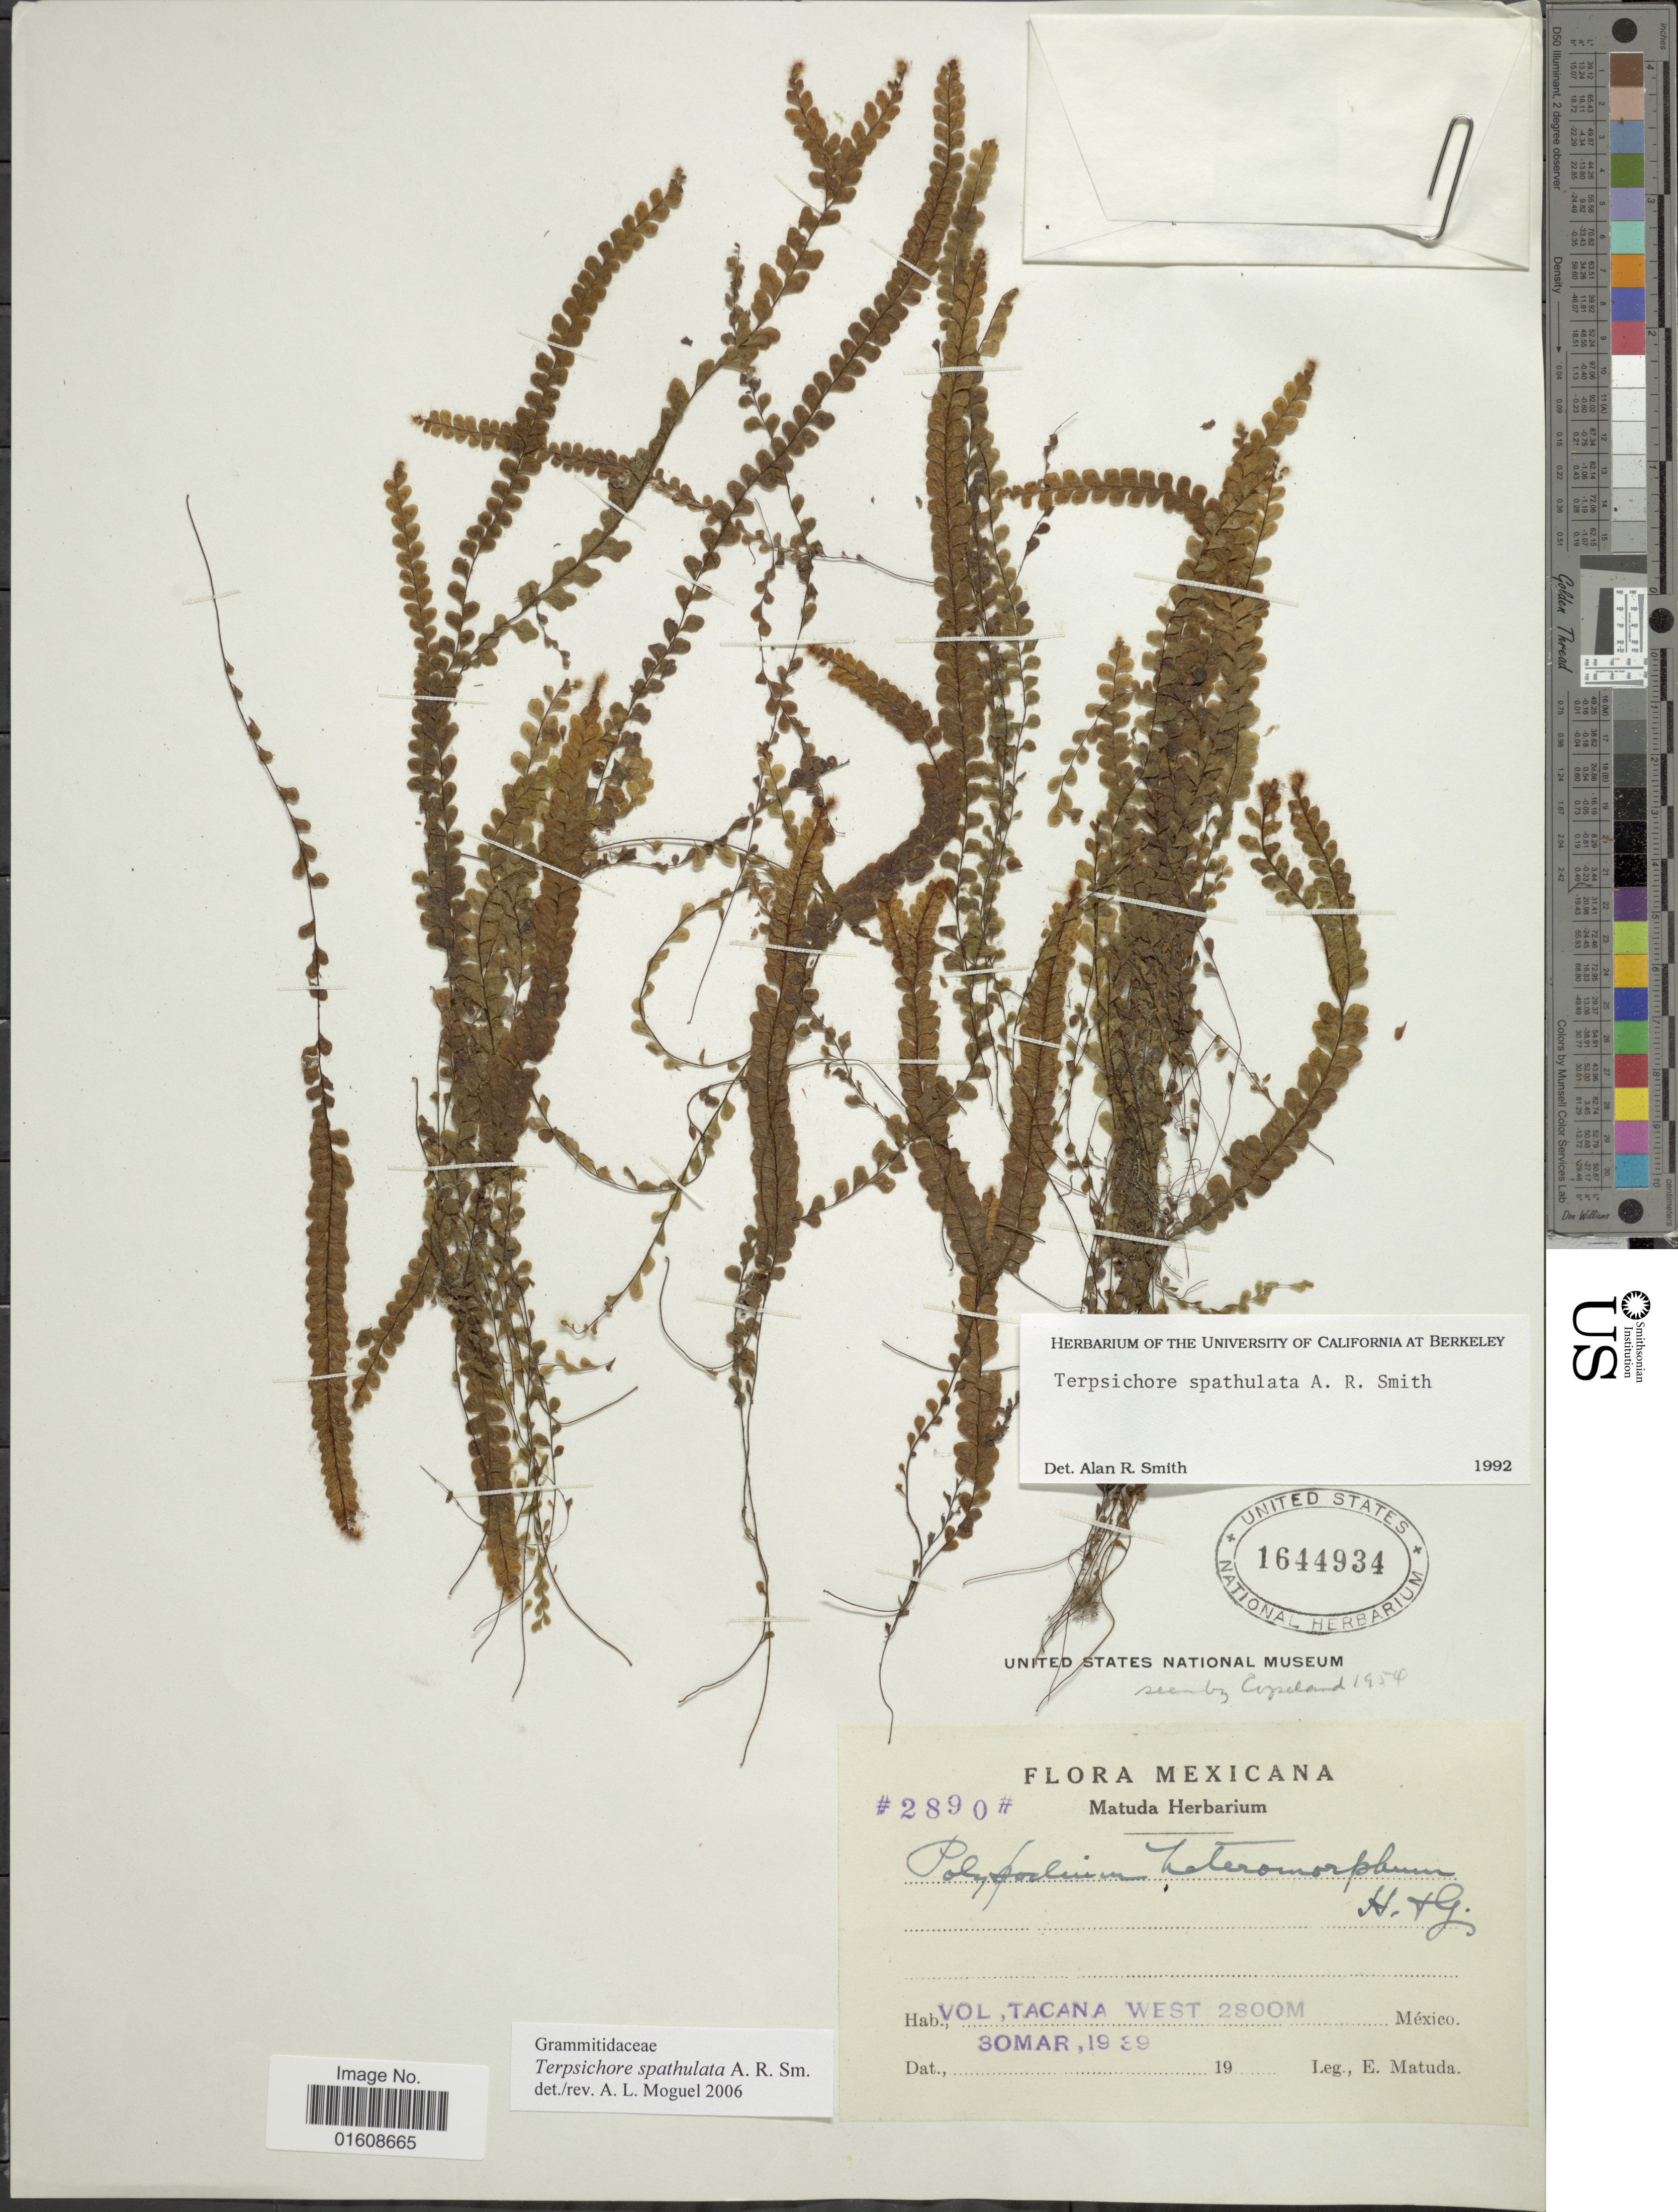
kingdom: Plantae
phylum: Tracheophyta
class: Polypodiopsida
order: Polypodiales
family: Polypodiaceae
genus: Alansmia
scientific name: Alansmia spathulata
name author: (A.R. Sm.) Moguel & M. Kessler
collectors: E. Matuda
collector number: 2890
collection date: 1939-03-30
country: Mexico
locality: Vol, Tacana West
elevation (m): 2800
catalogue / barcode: US 1644934